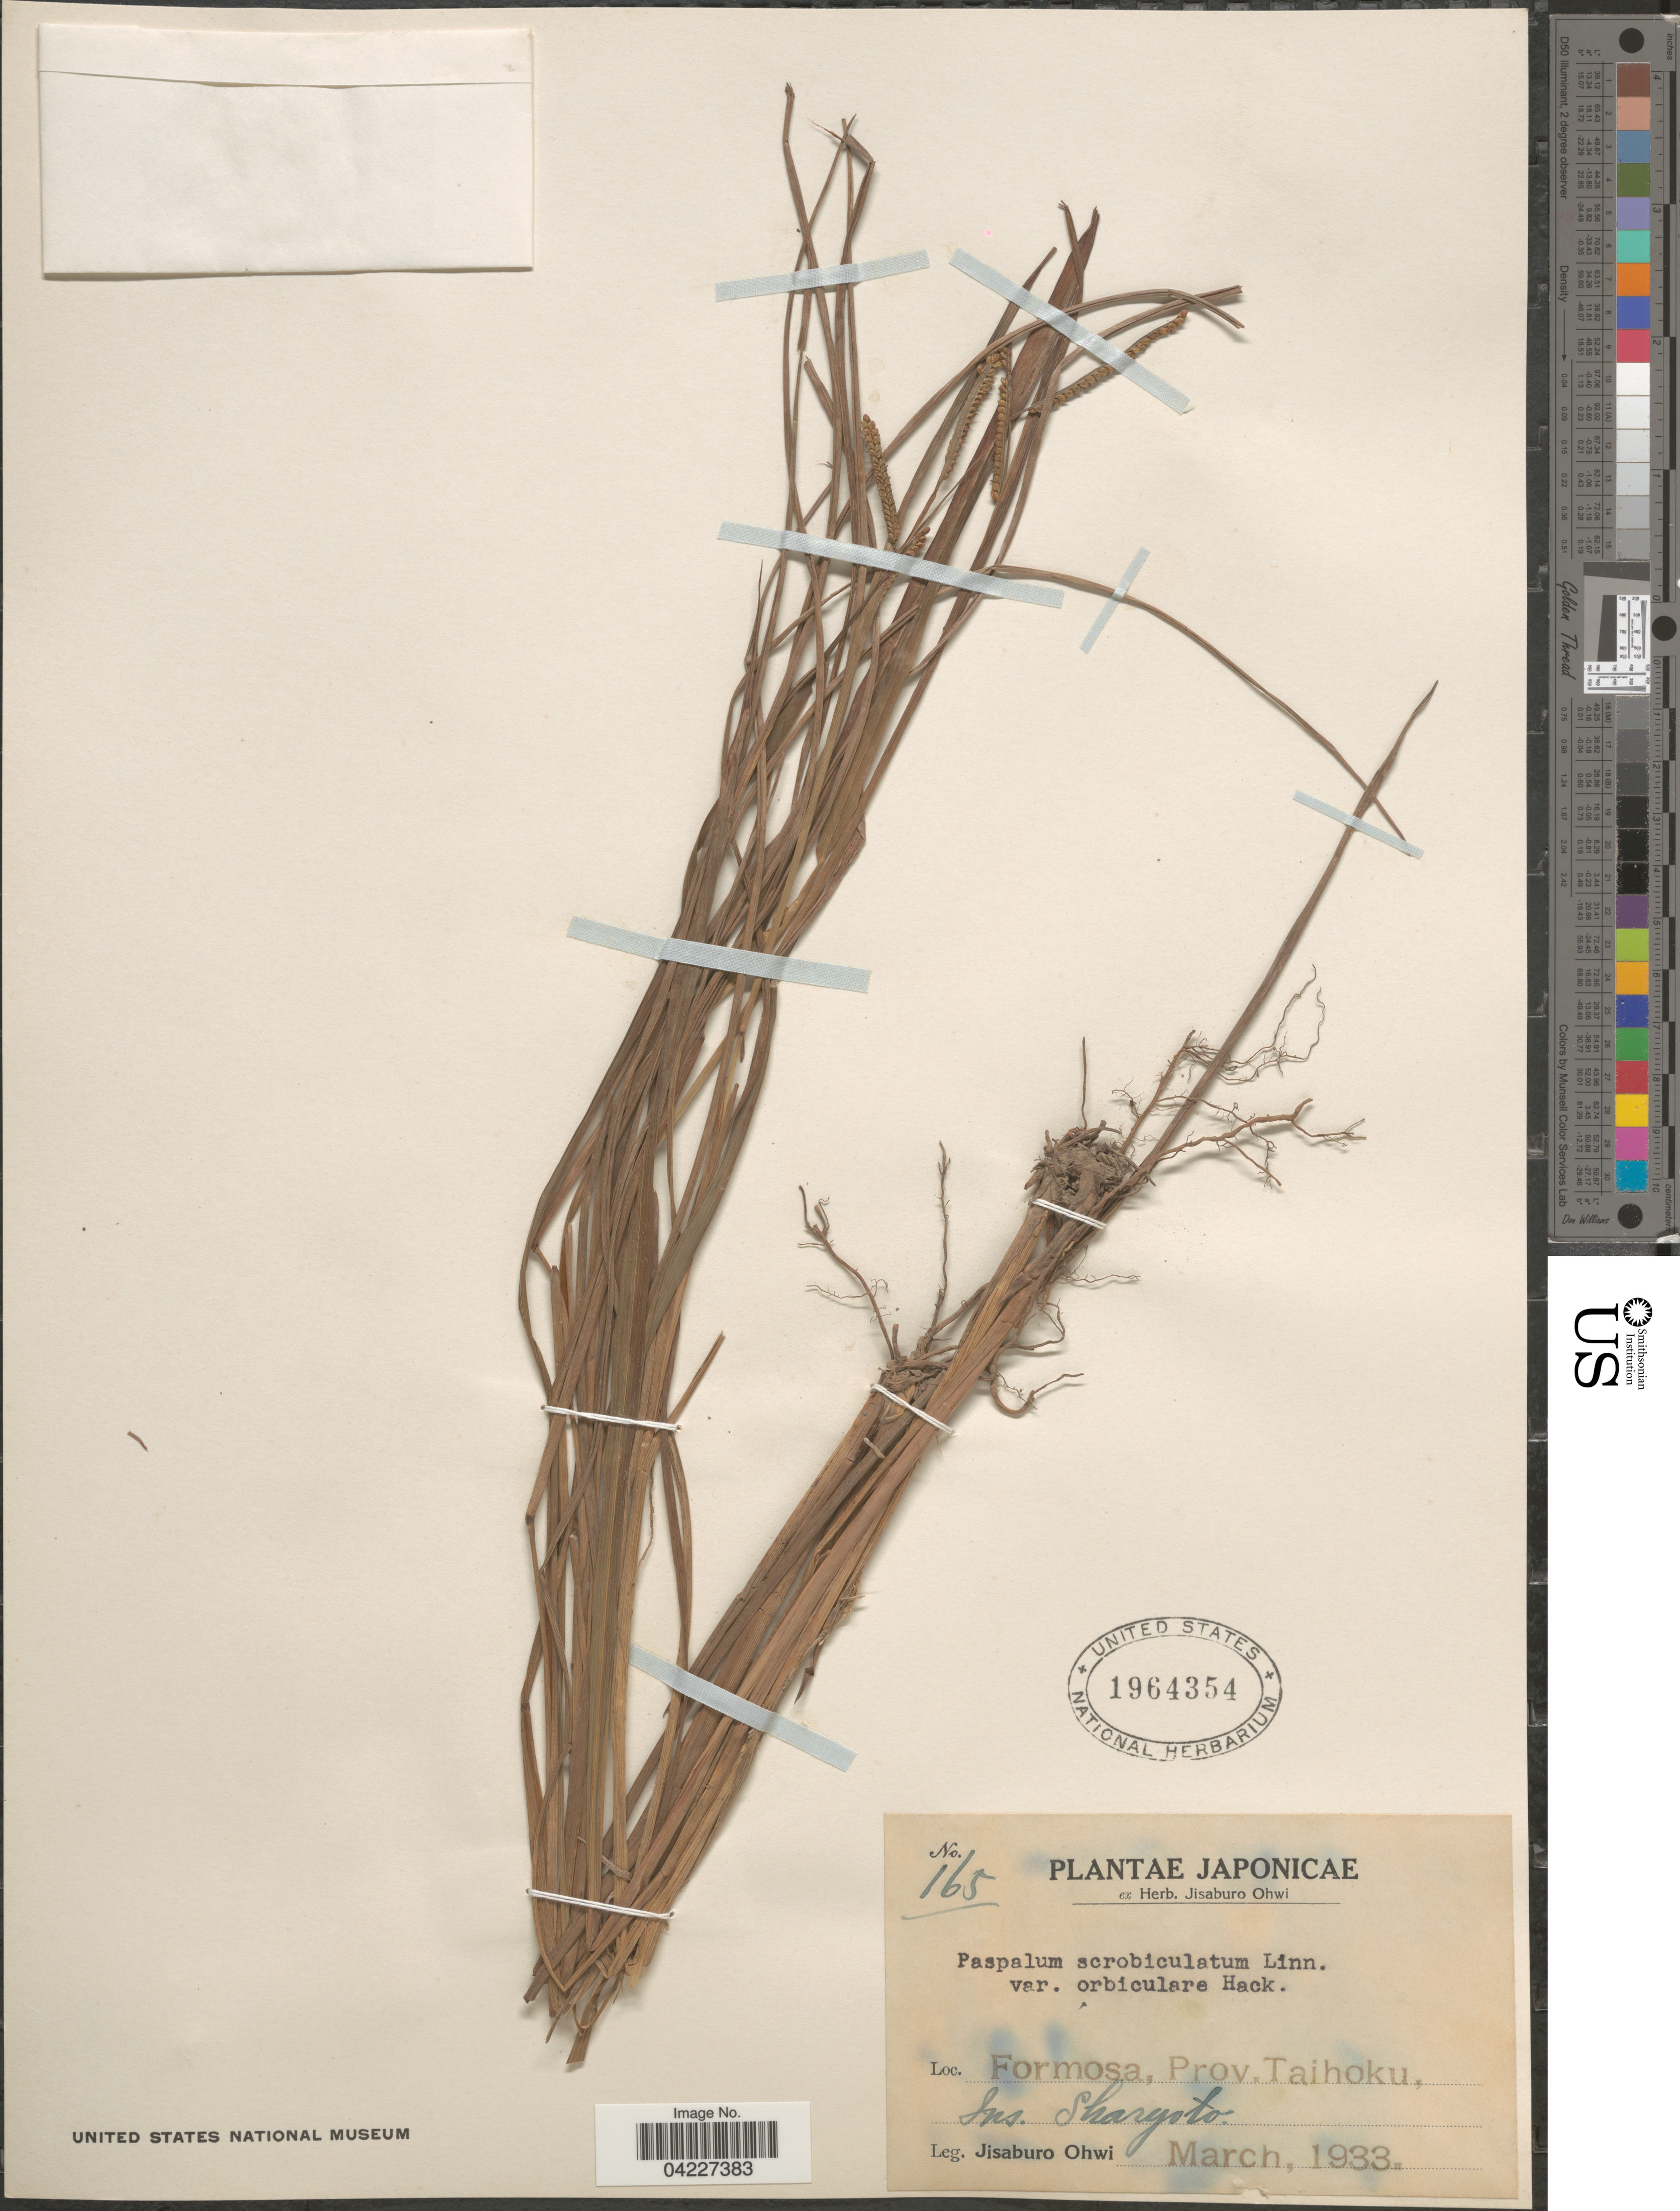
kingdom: Plantae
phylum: Tracheophyta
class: Liliopsida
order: Poales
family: Poaceae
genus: Paspalum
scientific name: Paspalum orbiculare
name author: G. Forst.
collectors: J. Ohwi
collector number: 165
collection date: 1933-03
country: Taiwan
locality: Japonicae. Formosa, Prov.Taihoku, Ins Sharyoto.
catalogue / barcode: US 1964354